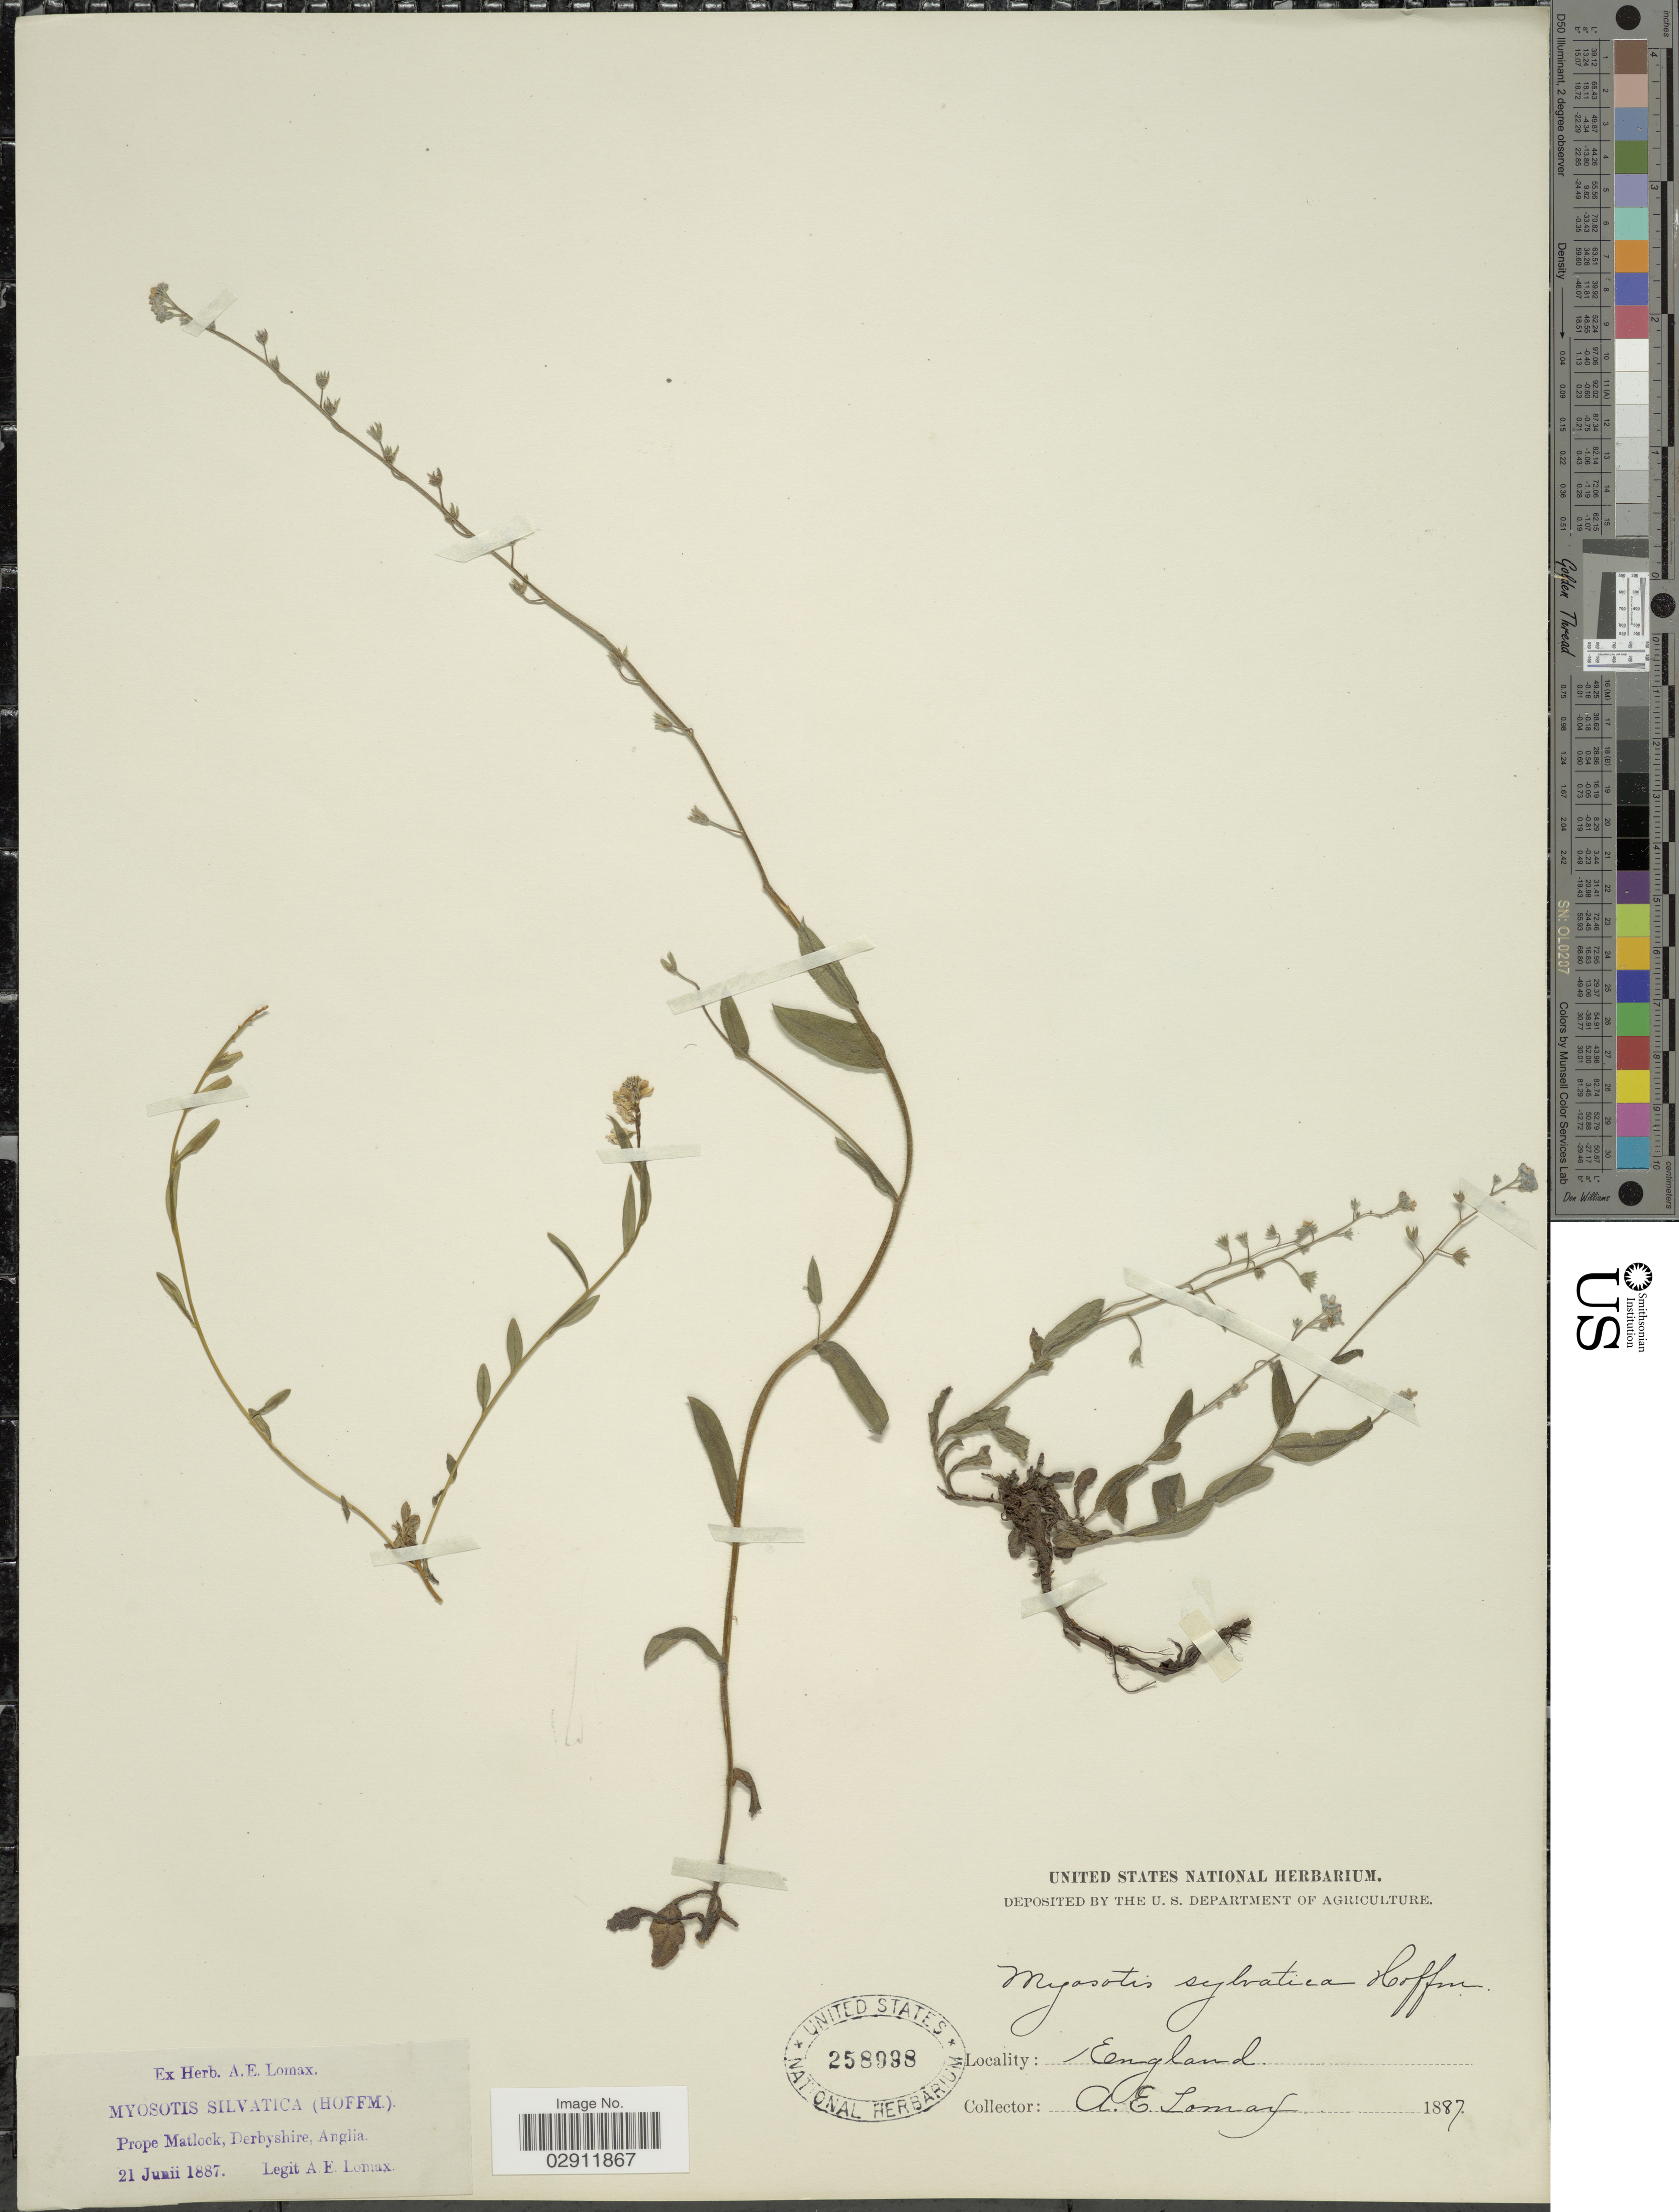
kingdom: Plantae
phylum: Tracheophyta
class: Magnoliopsida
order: Boraginales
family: Boraginaceae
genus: Myosotis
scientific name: Myosotis sylvatica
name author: Ehrh. ex Hoffm.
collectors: A. Lomax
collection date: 1887-06-21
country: United Kingdom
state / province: England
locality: Prope Matlock, Derbyshire, Anglia.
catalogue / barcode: US 258998